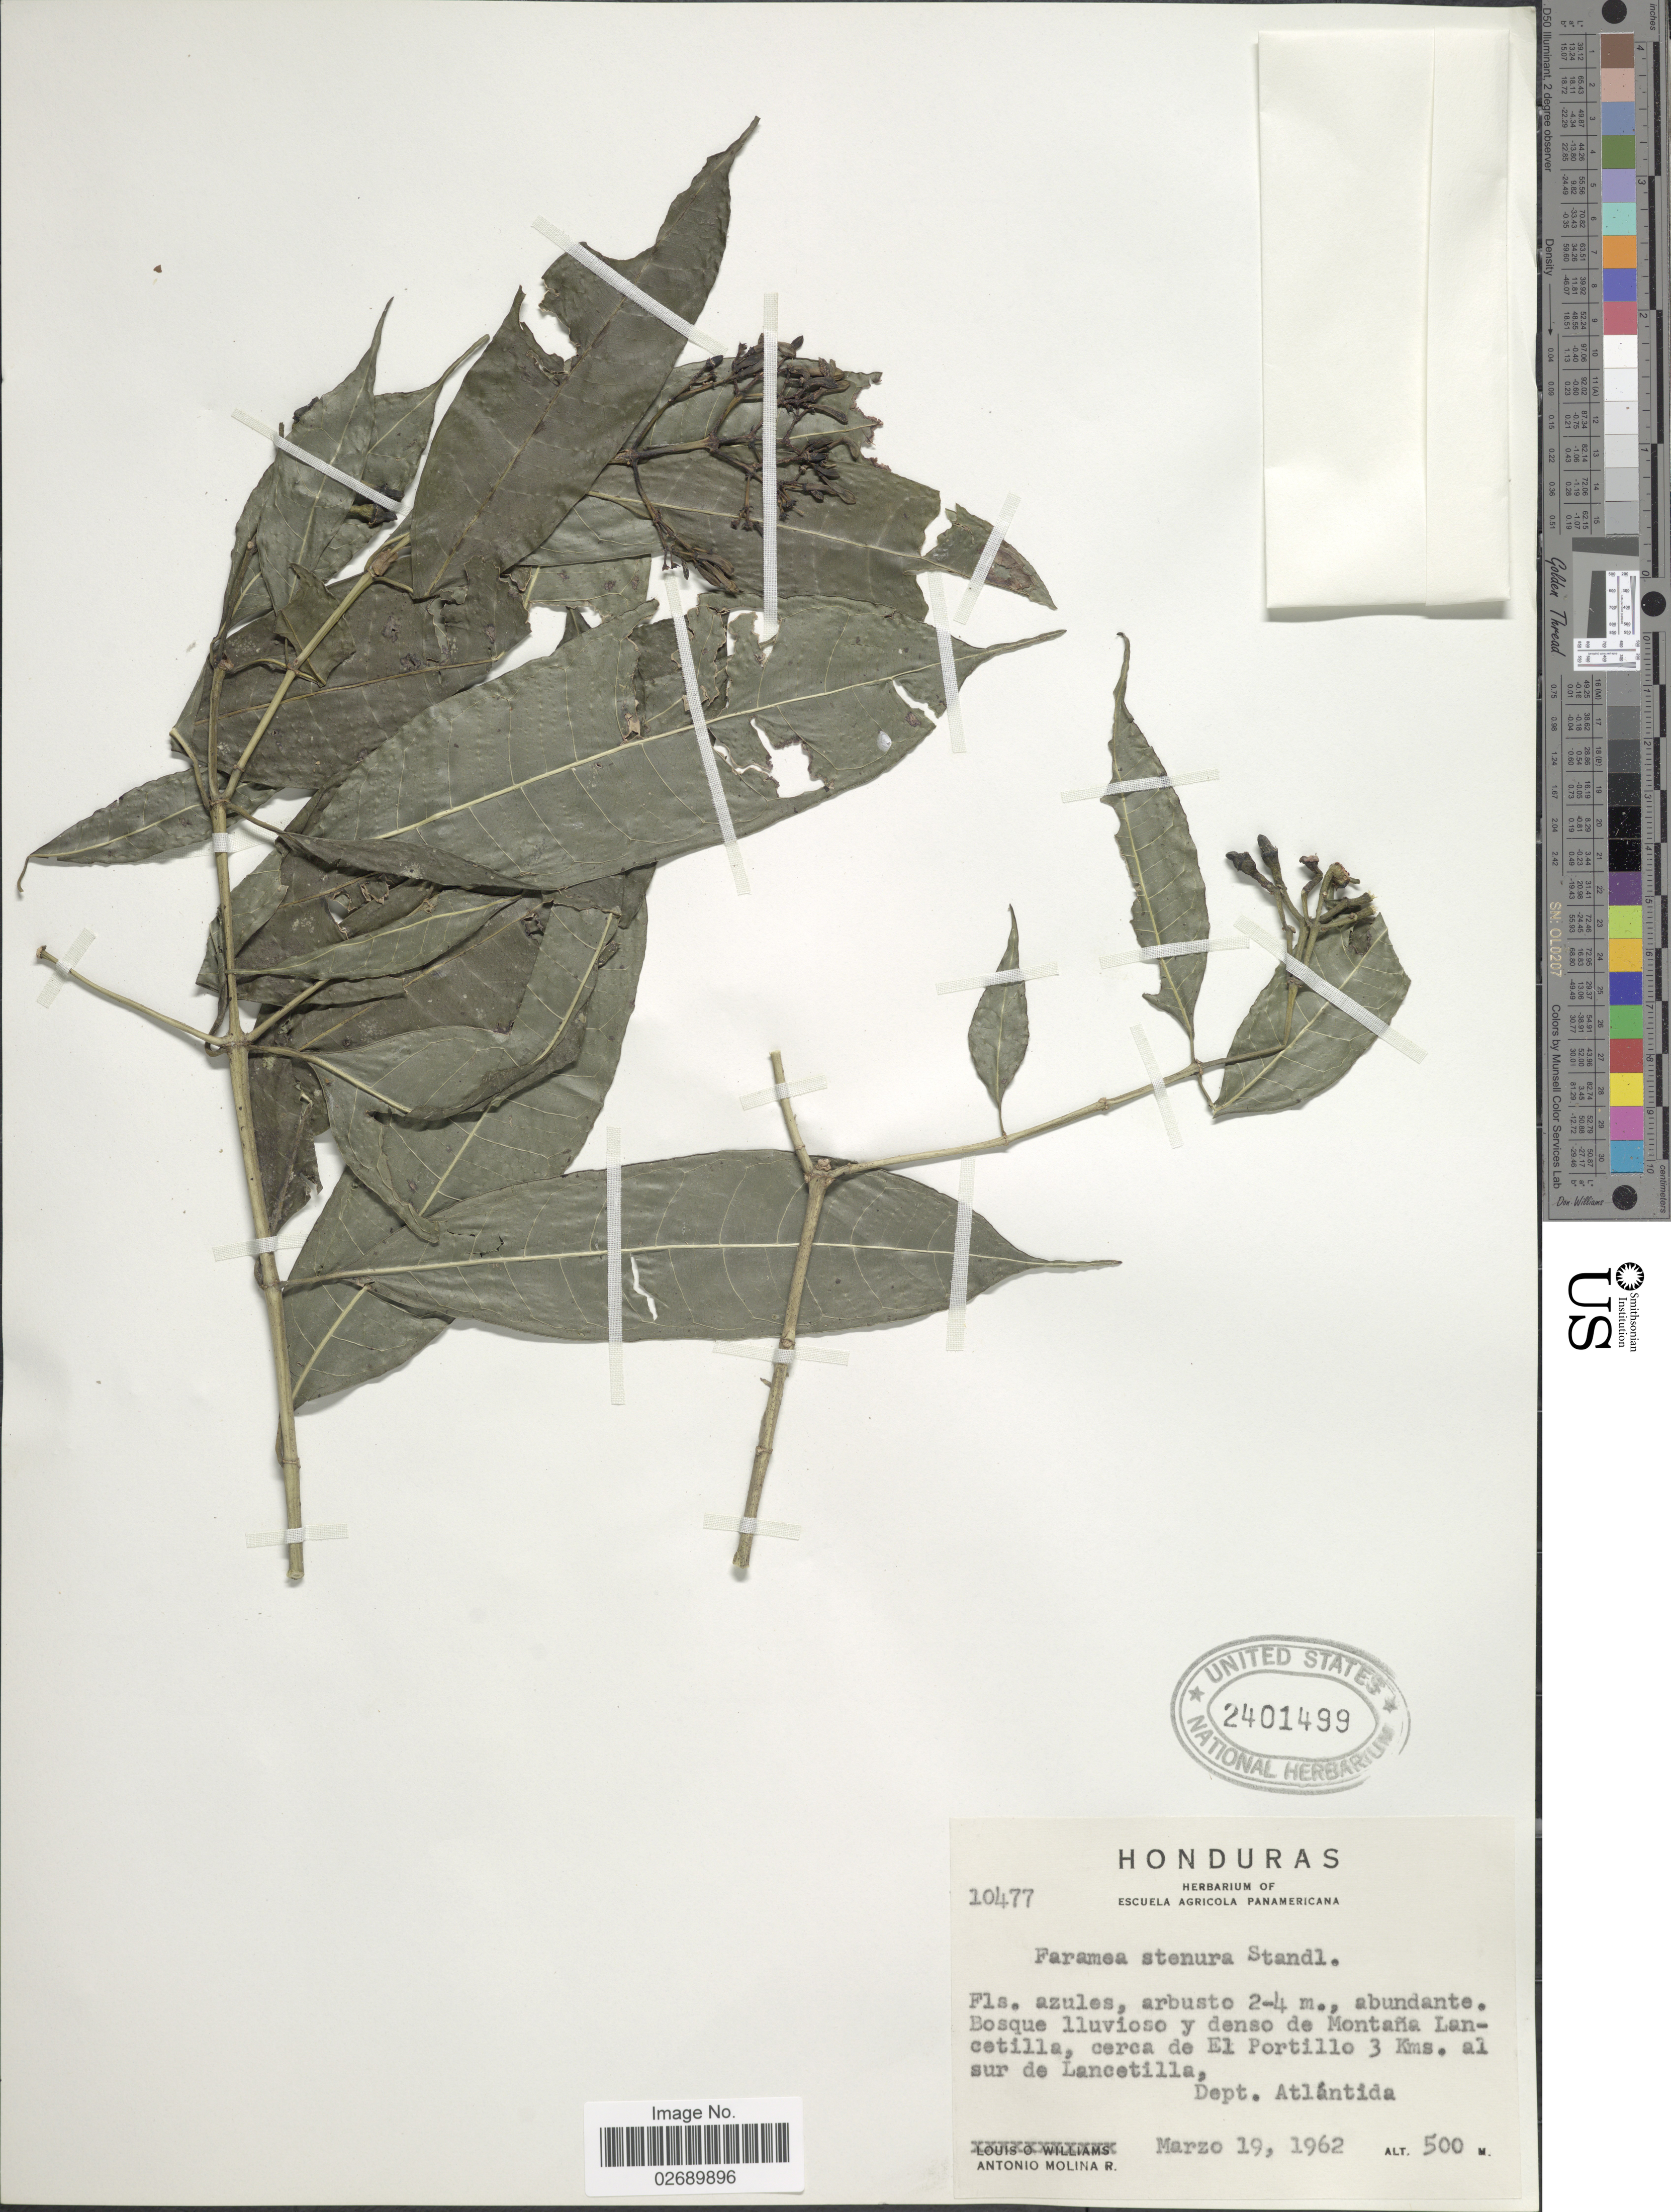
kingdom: Plantae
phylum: Tracheophyta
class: Magnoliopsida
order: Gentianales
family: Rubiaceae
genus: Faramea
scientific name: Faramea stenura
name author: Standl.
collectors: A. Molina R.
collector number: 10477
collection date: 1962-03-19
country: Honduras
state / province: Atlántida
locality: Denso de Montana Lancetilla, cerca de El Portillo 3 Kms. al sur de Lancetilla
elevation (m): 500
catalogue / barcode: US 2401499